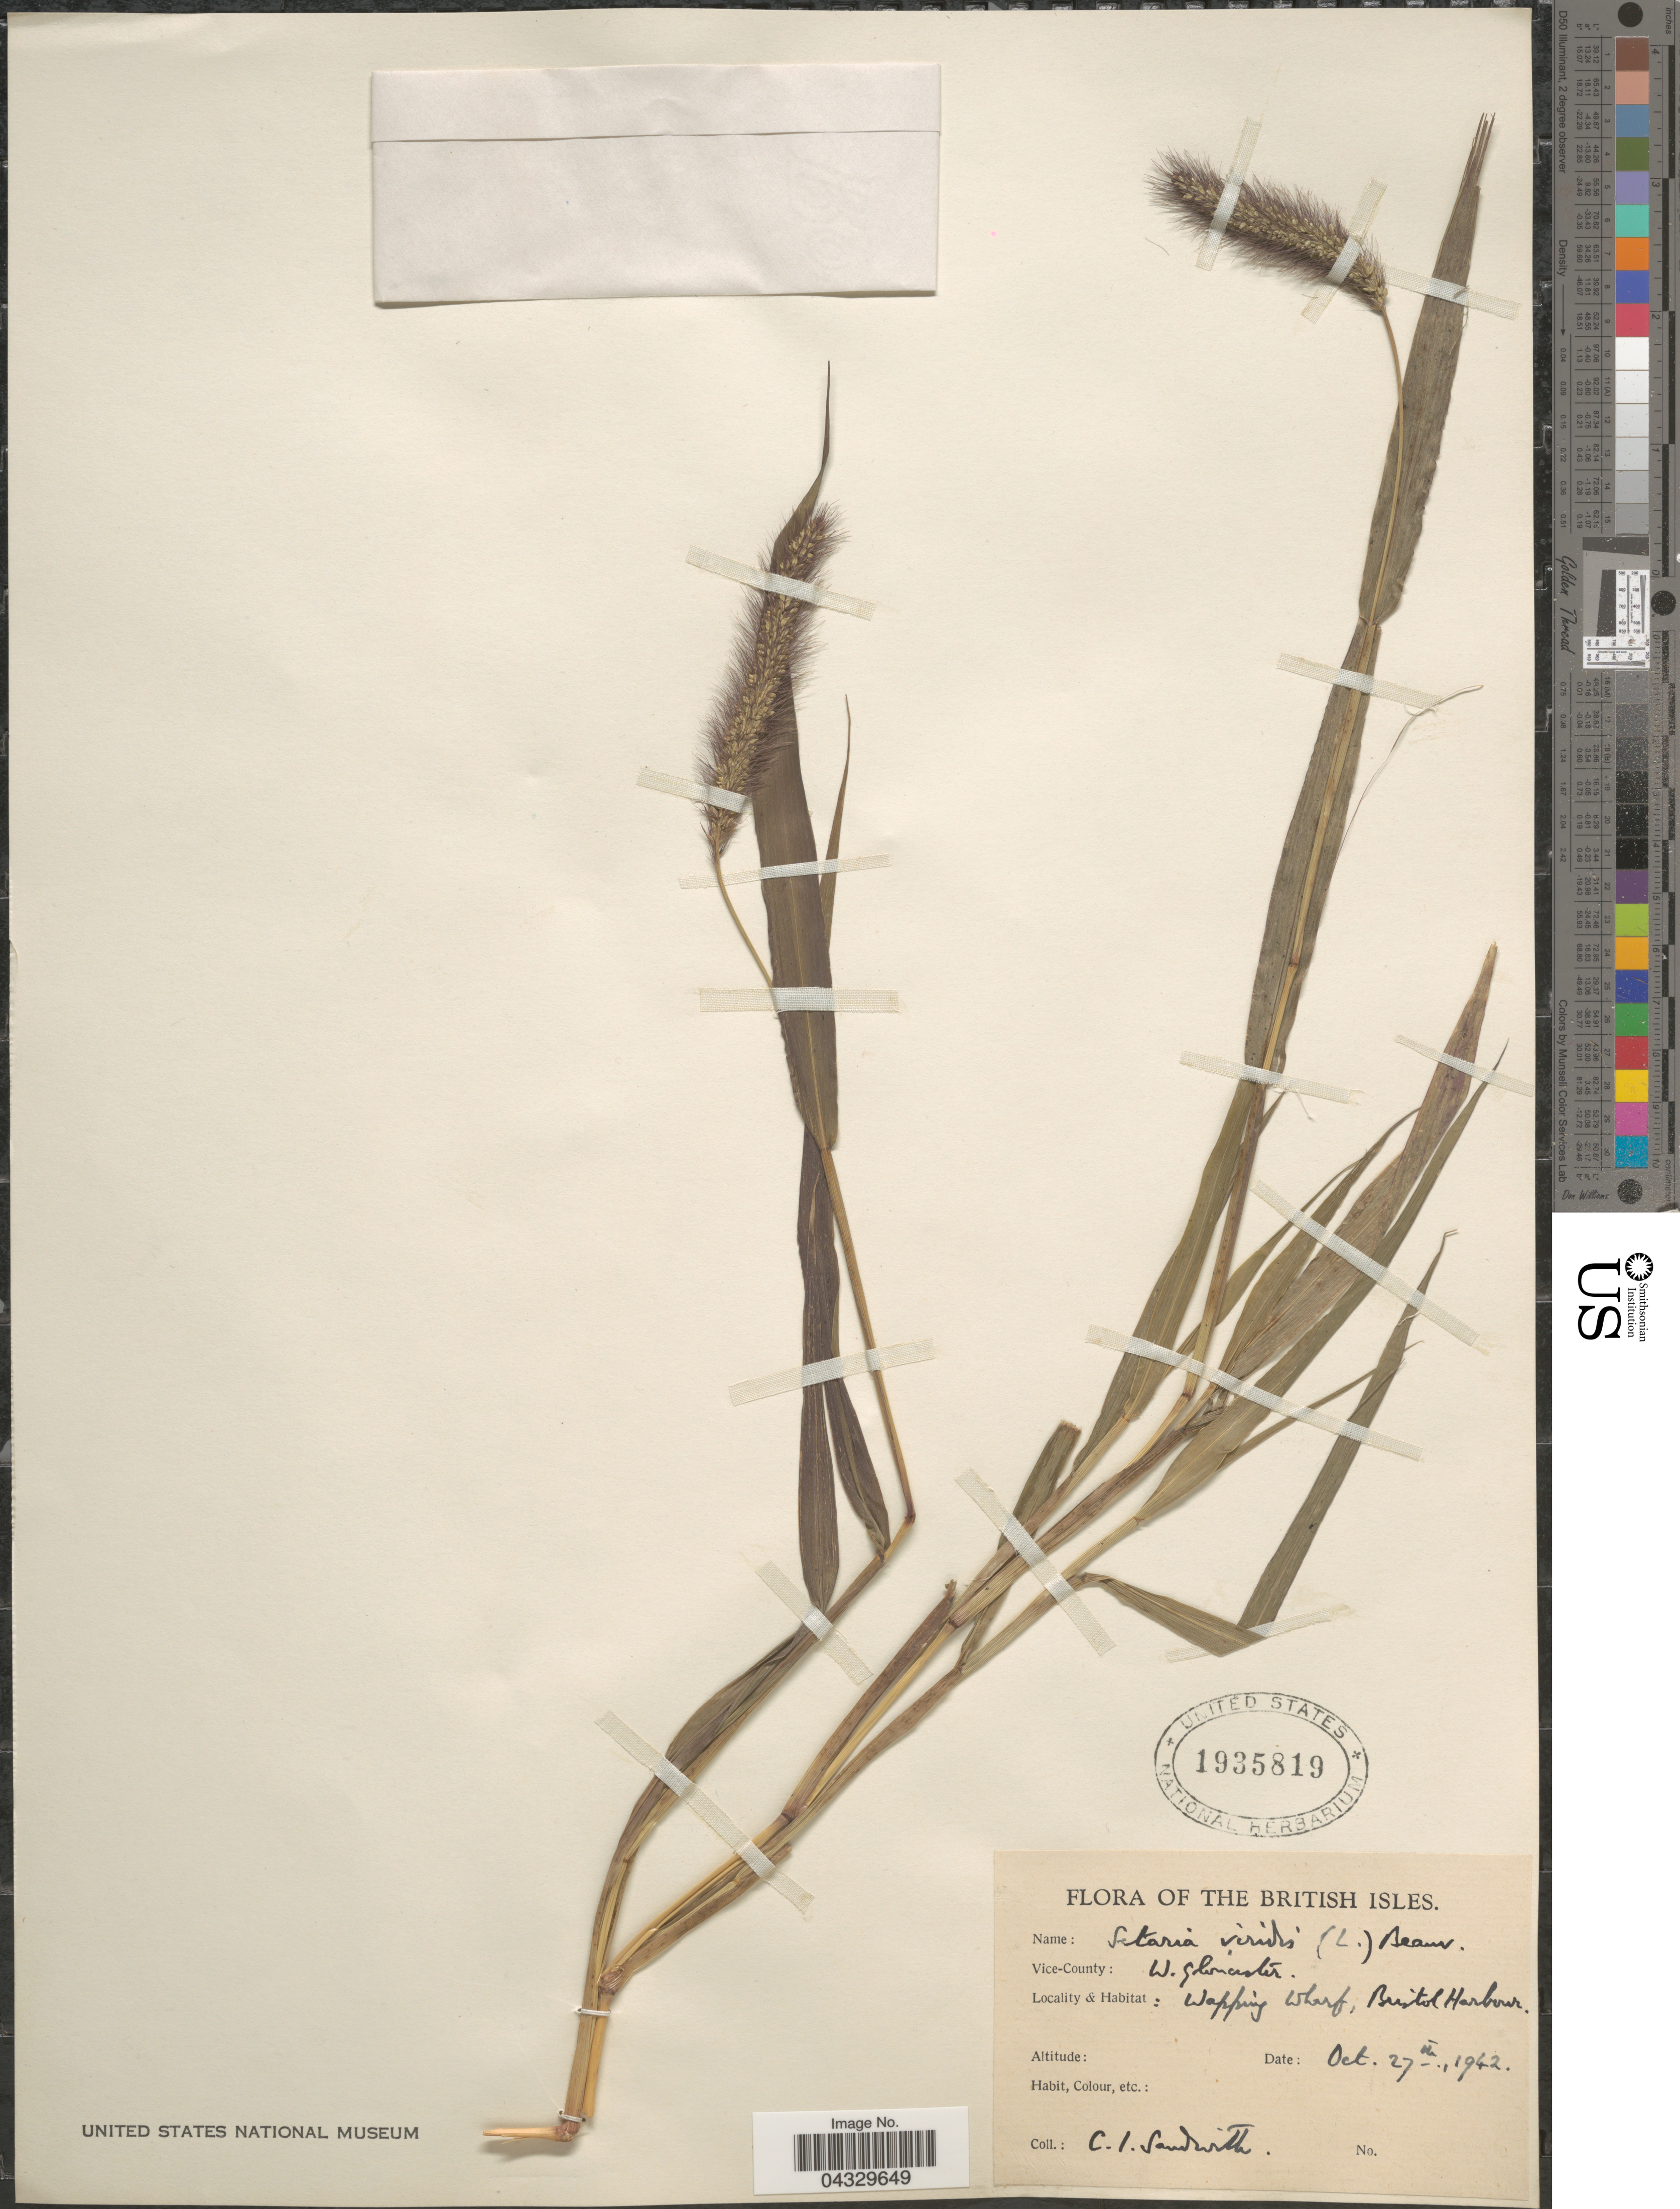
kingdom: Plantae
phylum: Tracheophyta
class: Liliopsida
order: Poales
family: Poaceae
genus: Setaria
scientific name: Setaria viridis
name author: (L.) P. Beauv.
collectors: C. I. Sandwith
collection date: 1942-10-27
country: United Kingdom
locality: The British Isles. Wapping Wharf, Bristol Harbour.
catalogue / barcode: US 1935819